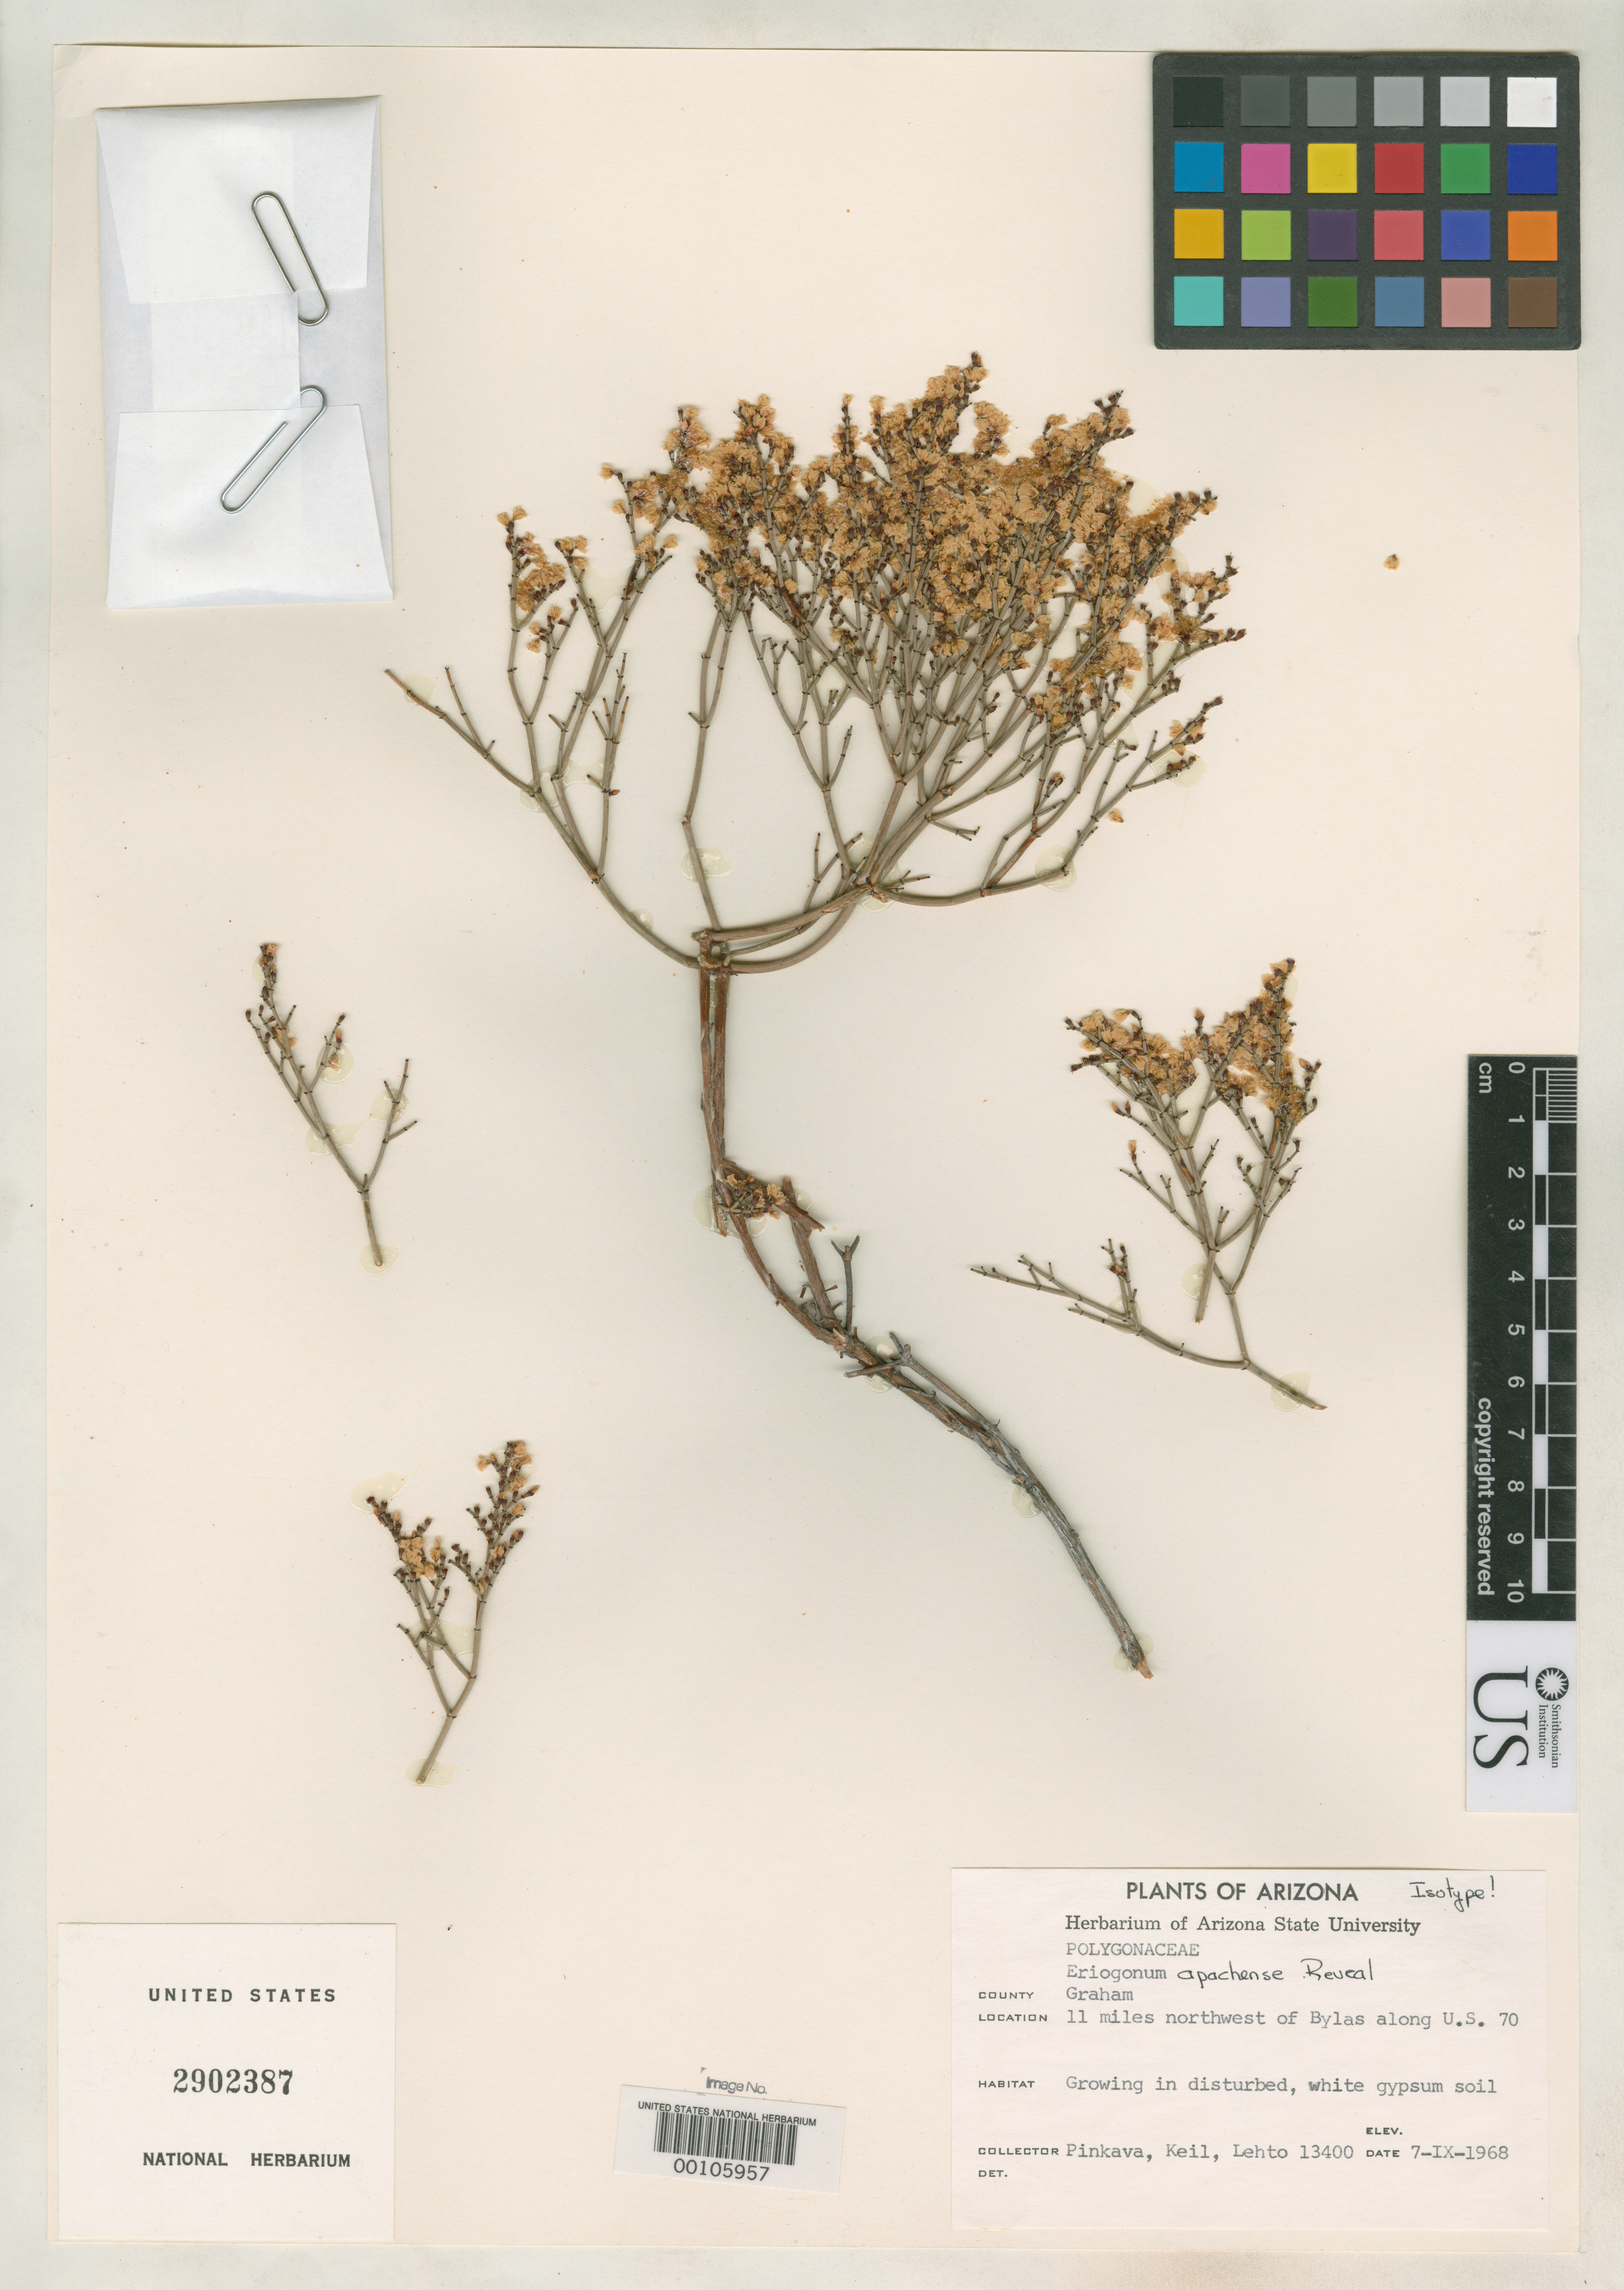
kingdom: Plantae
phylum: Tracheophyta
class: Magnoliopsida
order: Caryophyllales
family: Polygonaceae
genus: Eriogonum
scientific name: Eriogonum apachense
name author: Reveal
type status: Isotype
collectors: D. Pinkava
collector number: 13400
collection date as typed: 07 Sep 1968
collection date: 1968-09-07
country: United States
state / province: Arizona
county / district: Graham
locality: Northwest of Bylas.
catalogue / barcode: US 2902387